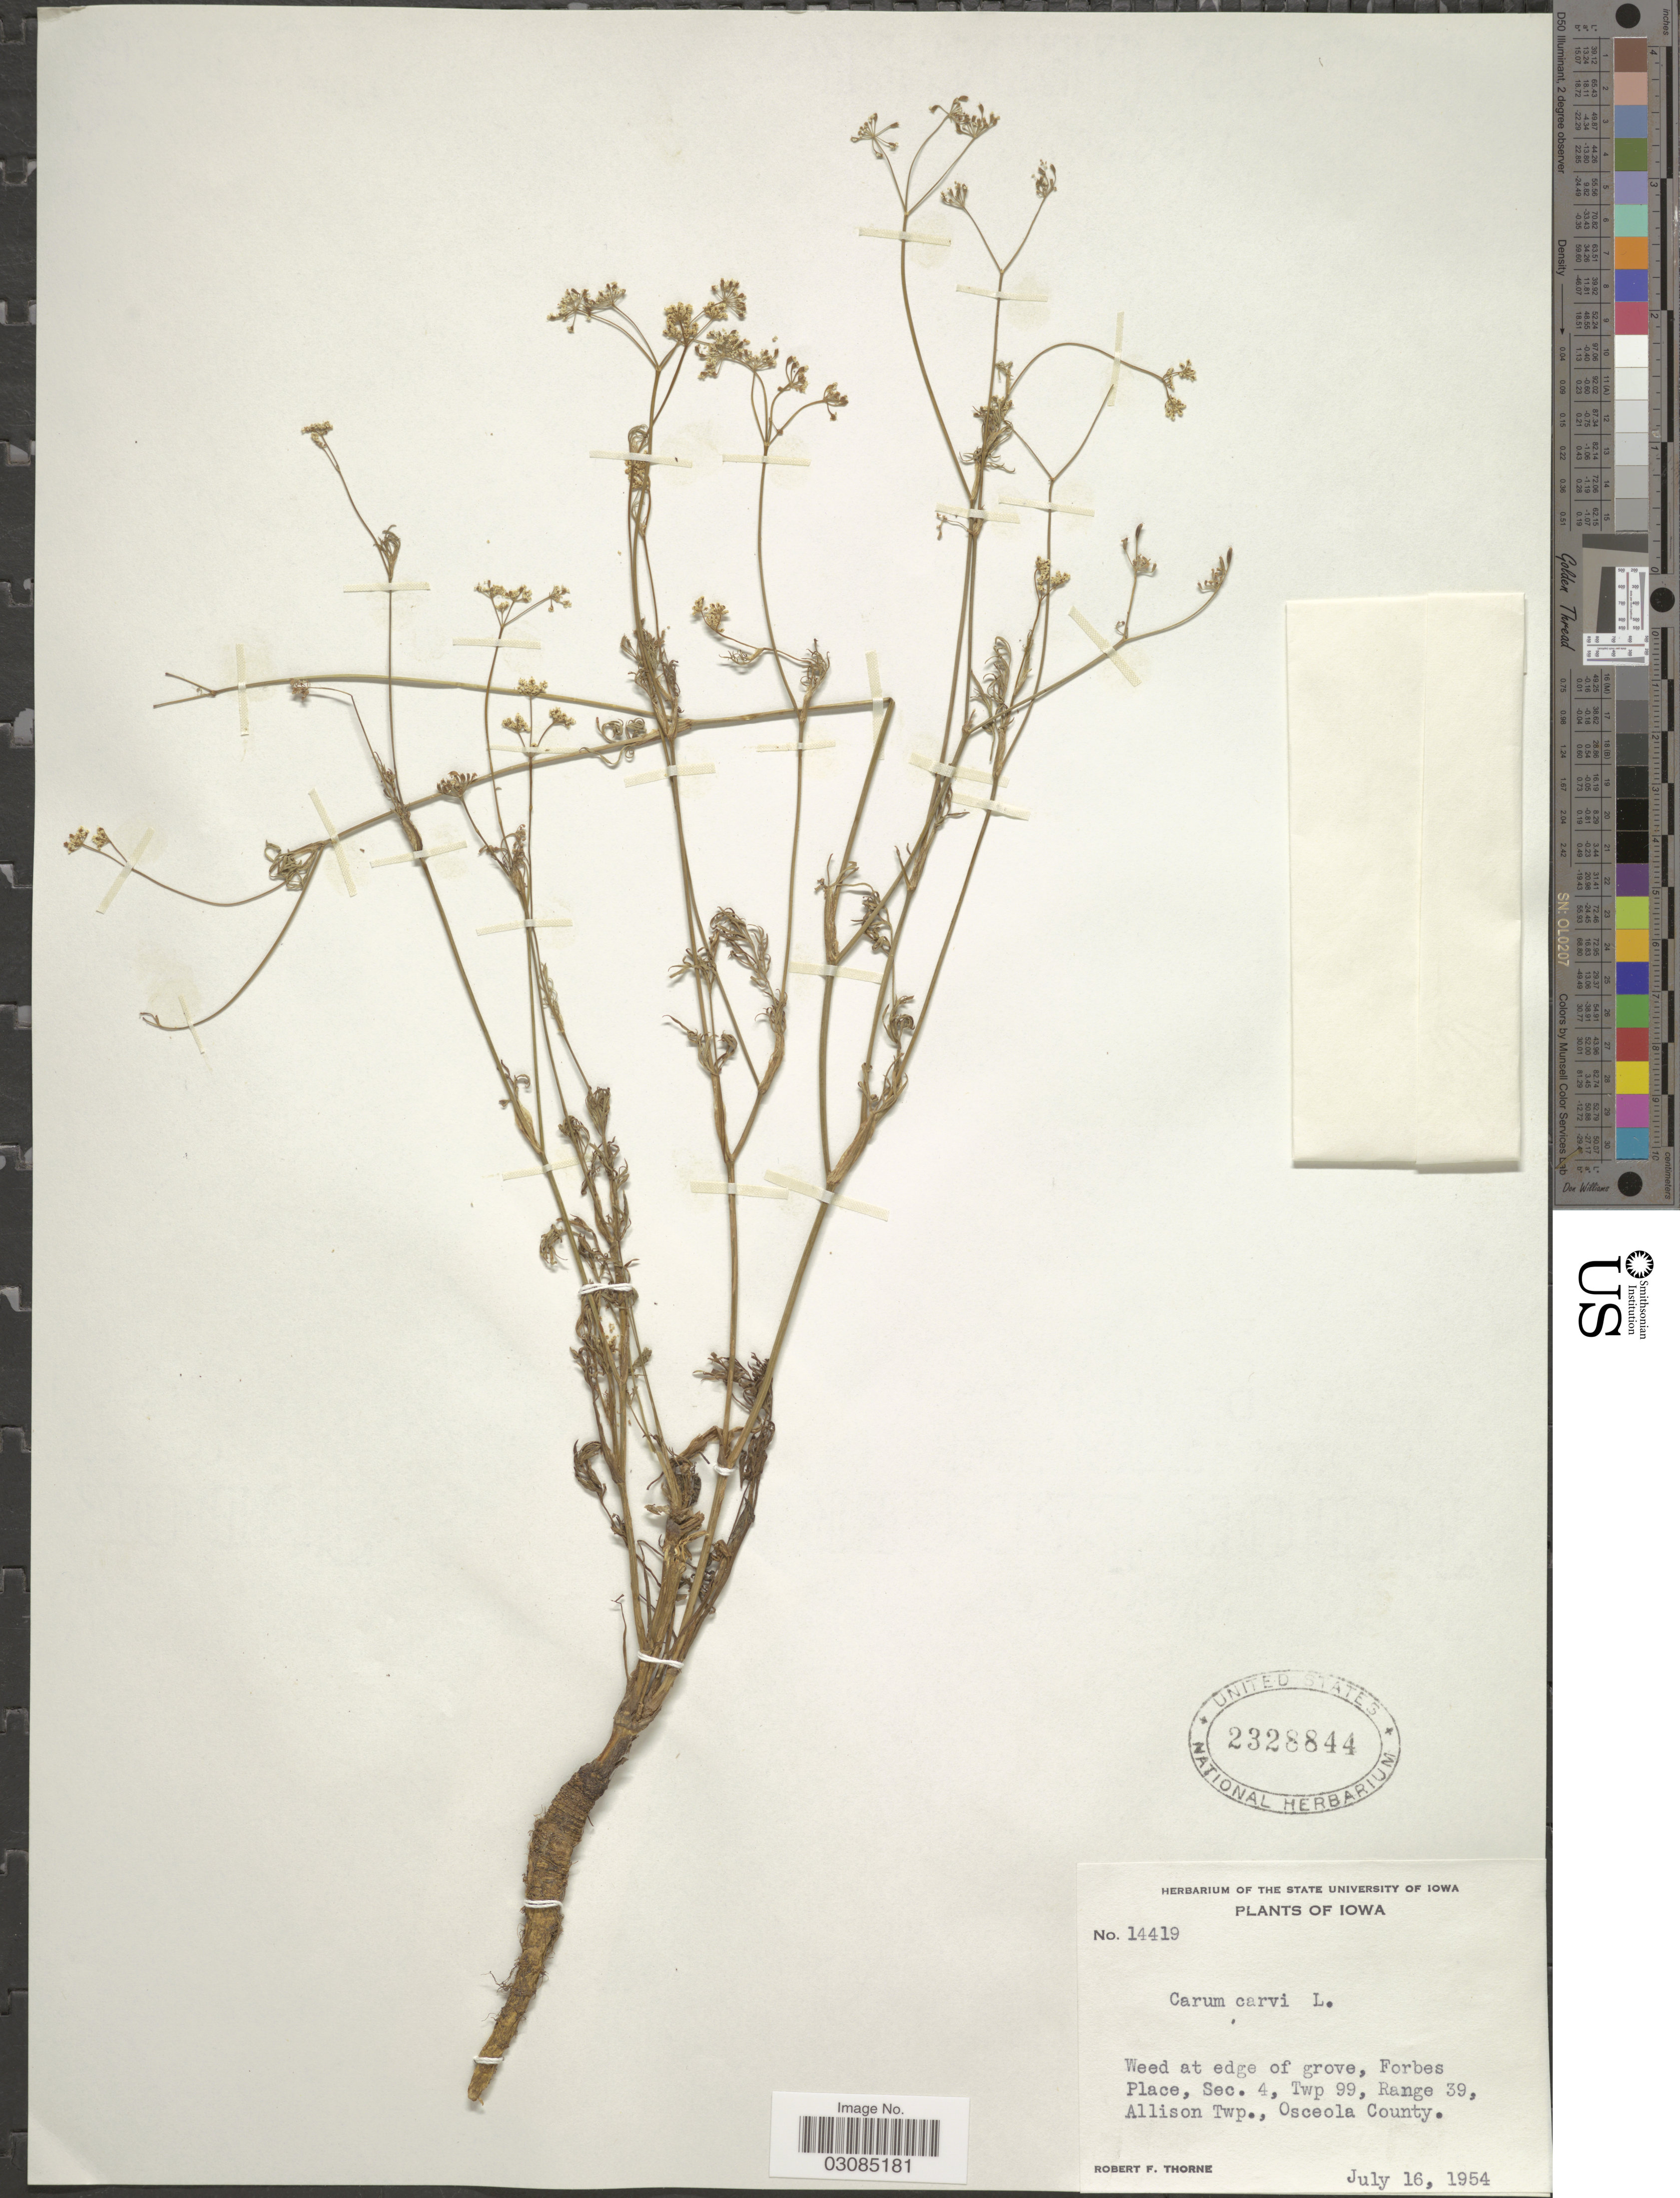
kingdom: Plantae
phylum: Tracheophyta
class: Magnoliopsida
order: Apiales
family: Apiaceae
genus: Carum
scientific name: Carum carvi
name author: L.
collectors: R. F. Thorne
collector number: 14419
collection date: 1954-07-16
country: United States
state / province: Iowa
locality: Weed at egde of grove, Forbes Place, Sec. 4, Twp 99, Range 39, Allison Twp., Osceola County.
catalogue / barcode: US 2328844